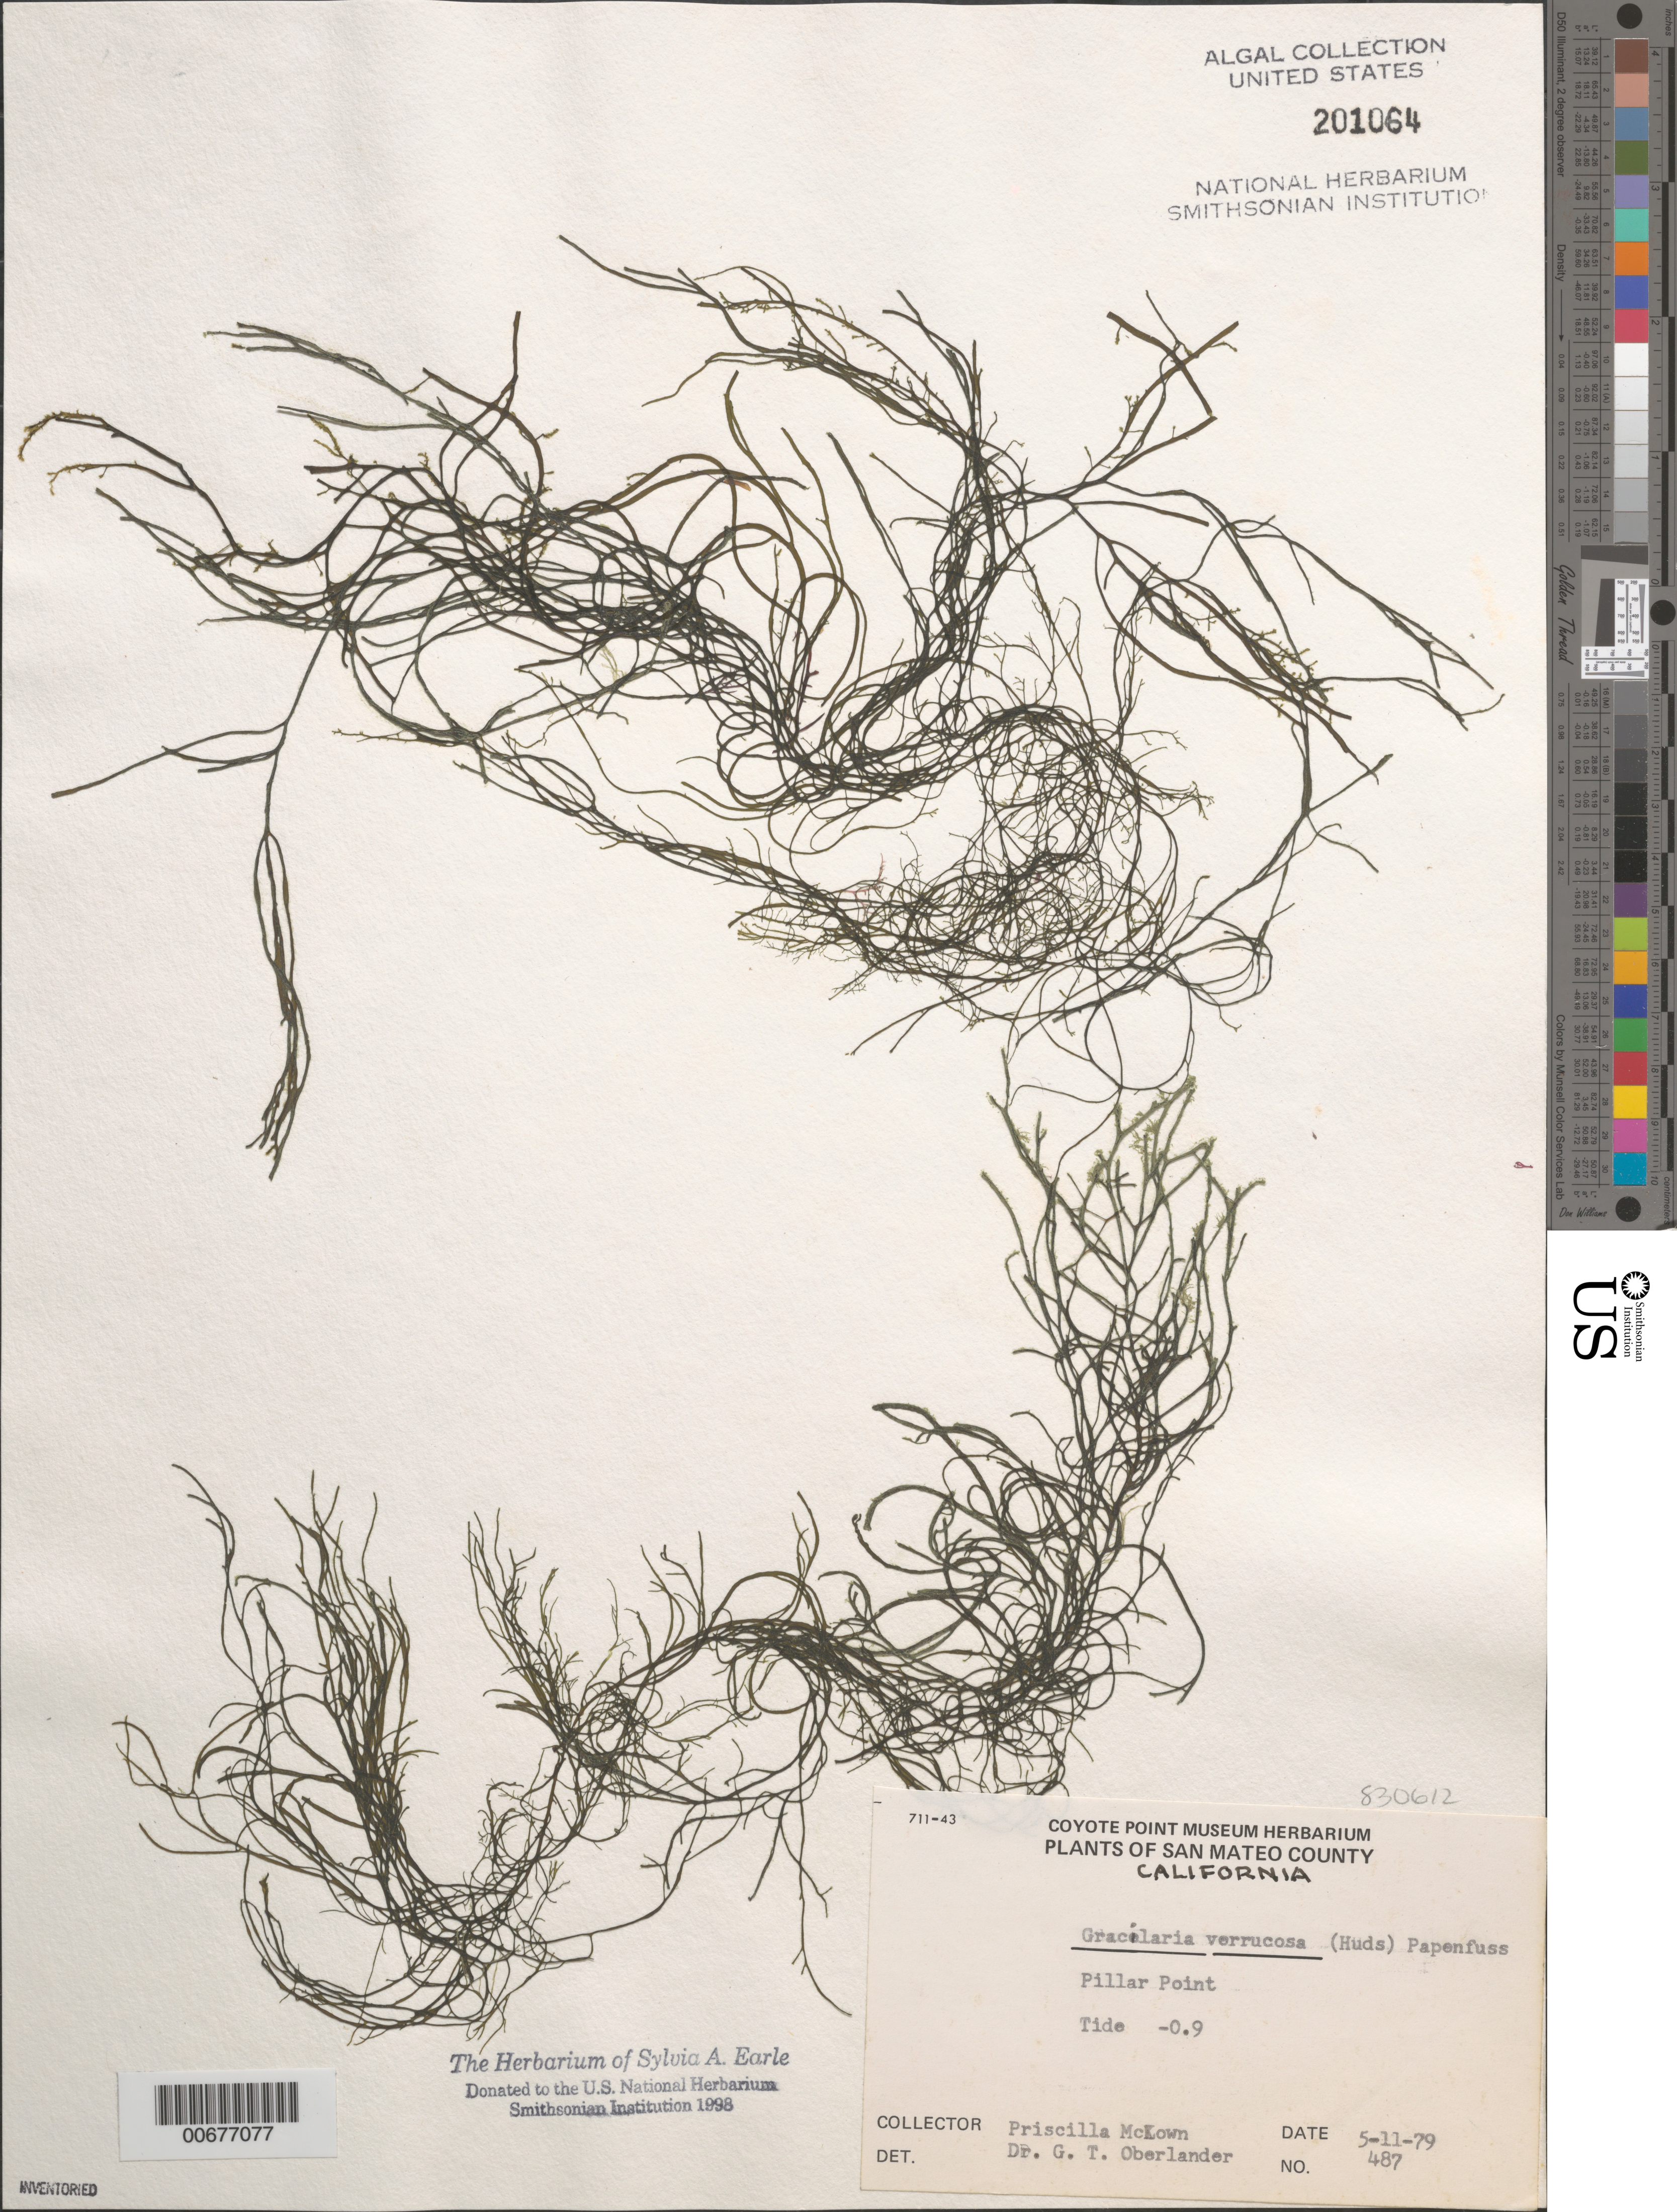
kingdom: Plantae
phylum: Rhodophyta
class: Florideophyceae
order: Gracilariales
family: Gracilariaceae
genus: Gracilariopsis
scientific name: Gracilariopsis longissima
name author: (S.G. Gmel.) Steentoft et al.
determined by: Algae name updating Project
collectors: P. McKown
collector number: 487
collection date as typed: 11 May 1979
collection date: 1979-05-11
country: United States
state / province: California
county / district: San Mateo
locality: Pillar Point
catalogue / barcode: US 201064